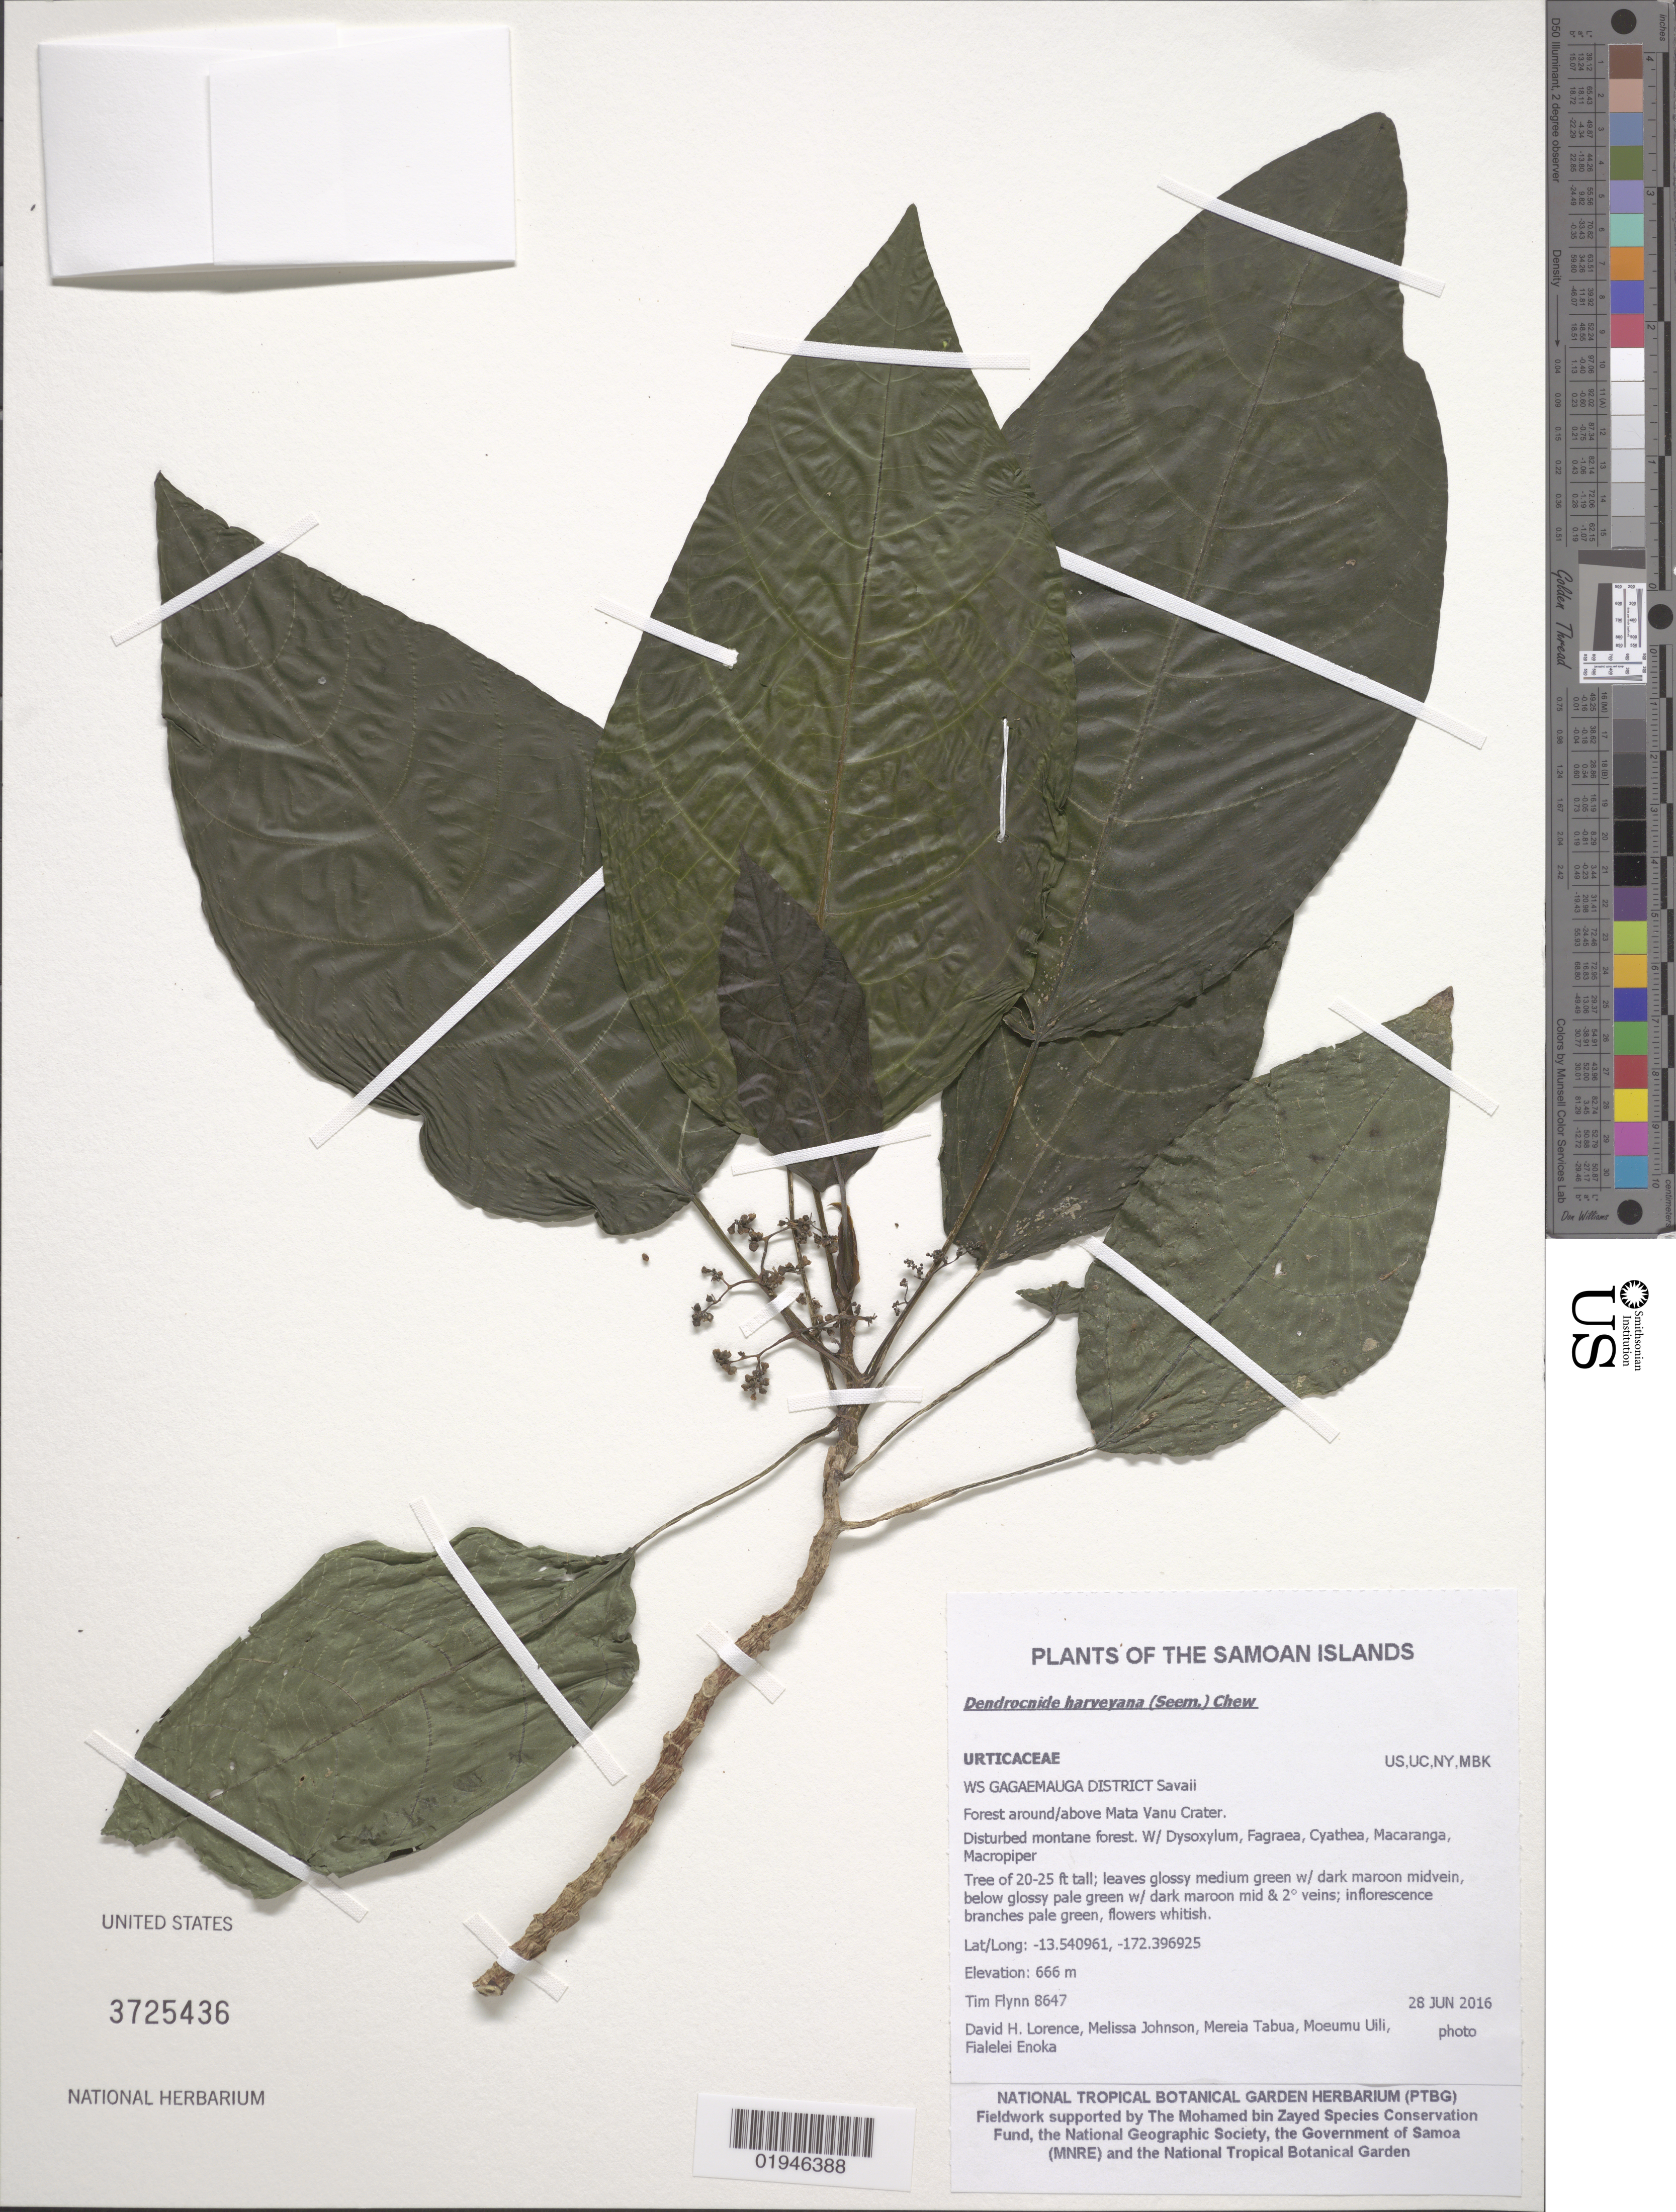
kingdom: Plantae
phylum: Tracheophyta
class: Magnoliopsida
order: Rosales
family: Urticaceae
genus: Dendrocnide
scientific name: Dendrocnide harveyi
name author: (Seem.) Chew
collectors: T. W. Flynn, K. R. Wood, M. Johnson, M. Tabua, M. Uili & F. Enoka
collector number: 8647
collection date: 2016-06-28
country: Samoa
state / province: Gagaemauga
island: Savai'i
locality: Gagaemauga District, Forest around/above Mata Vanu Crater.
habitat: Disturbed montane forest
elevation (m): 666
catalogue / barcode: US 3725436